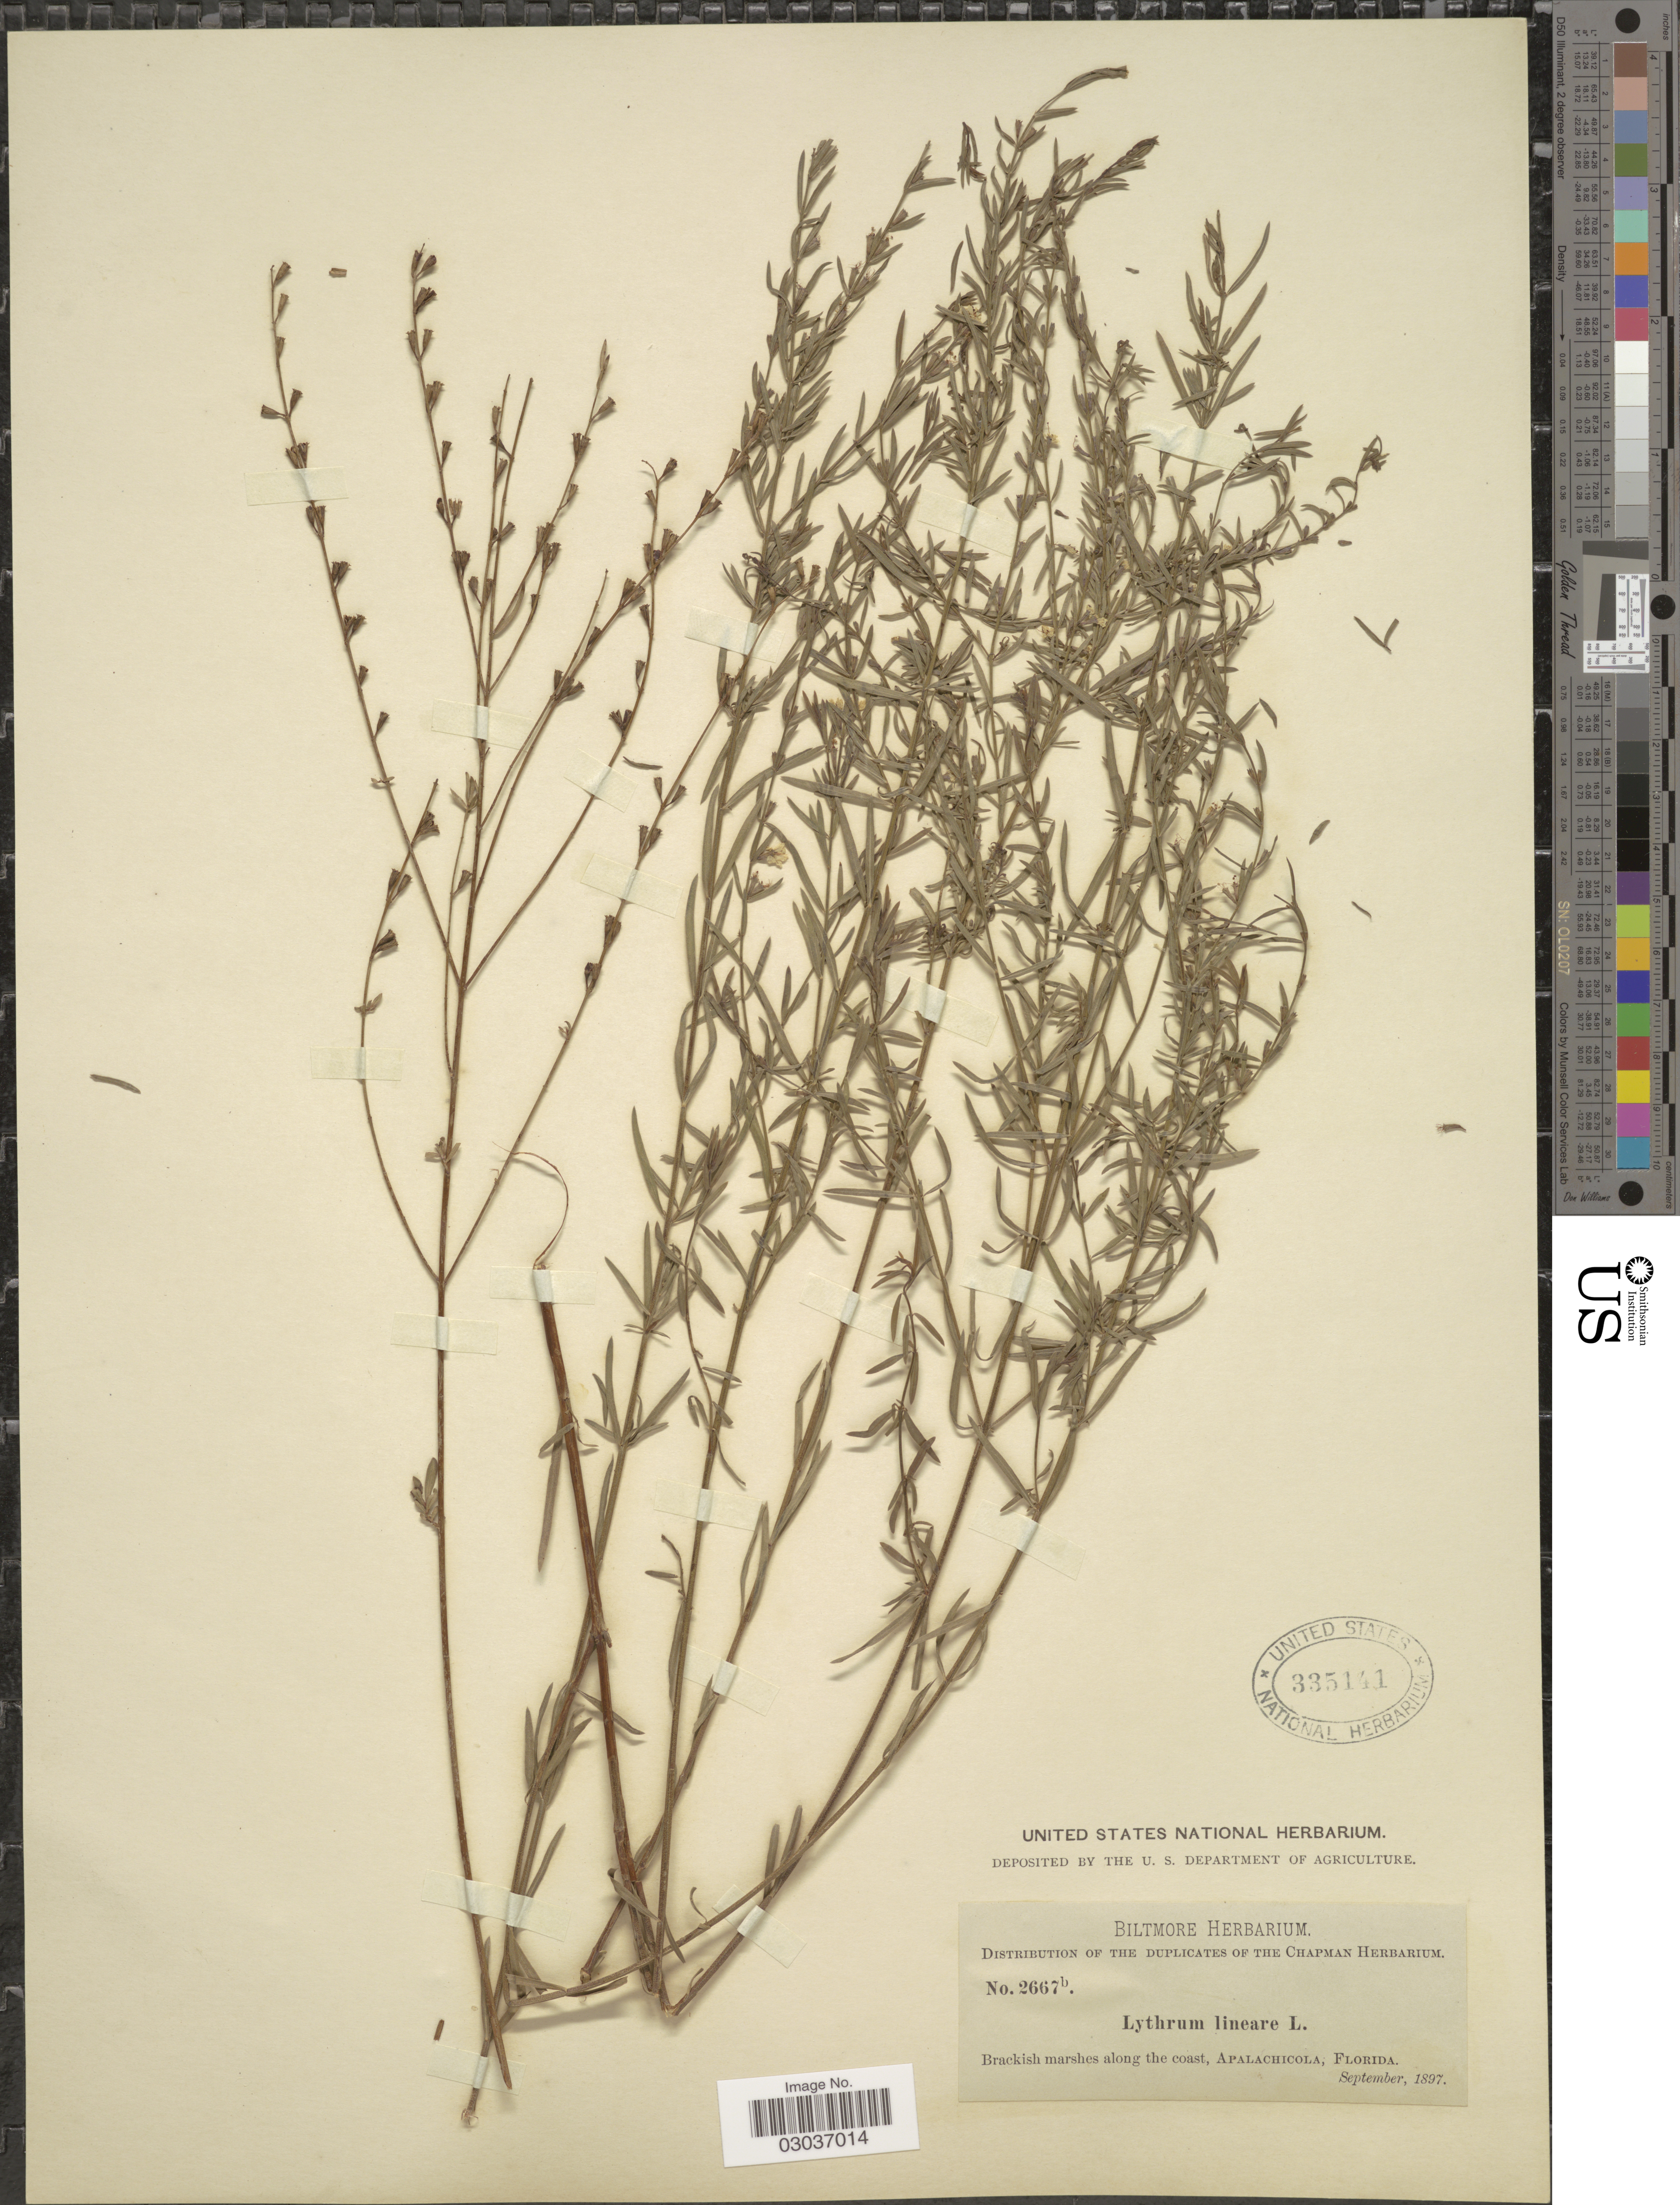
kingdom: Plantae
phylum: Tracheophyta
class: Magnoliopsida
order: Myrtales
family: Lythraceae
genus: Lythrum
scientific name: Lythrum lineare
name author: L.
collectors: ex herb. Biltmore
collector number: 2667b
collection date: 1897-09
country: United States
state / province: Florida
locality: Brackish marshes along the coast, Apalachicola.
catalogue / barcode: US 335141